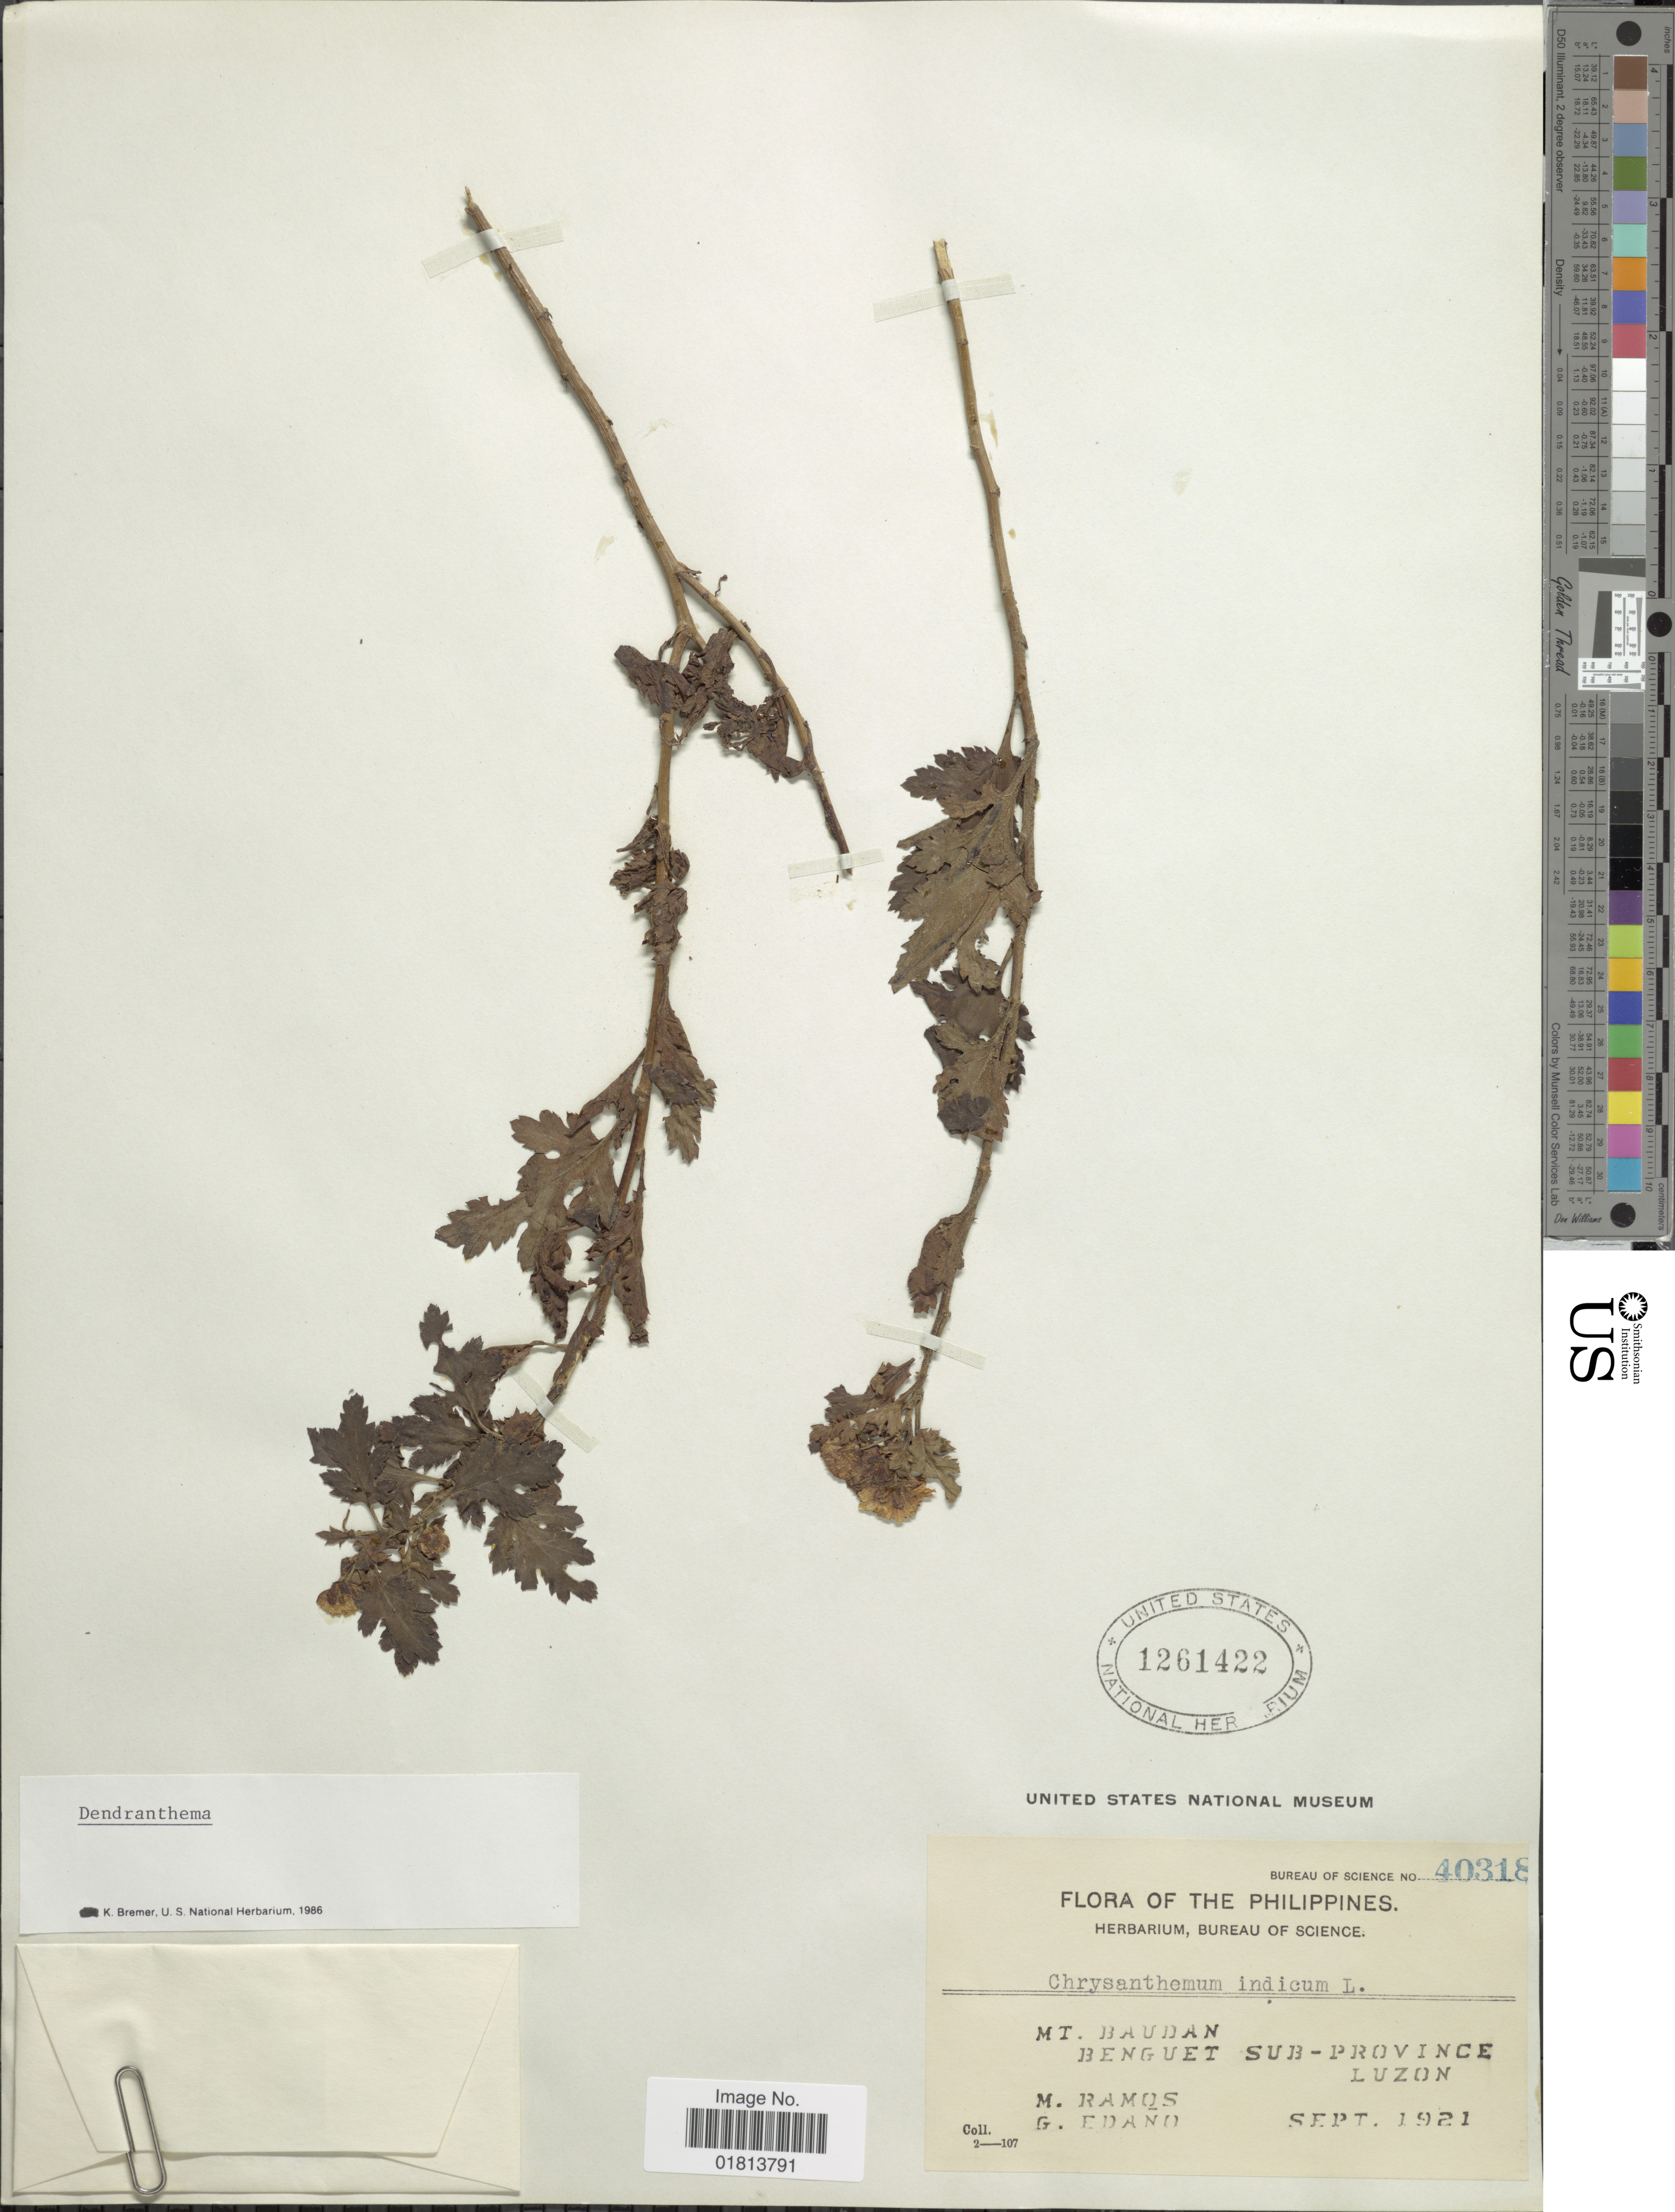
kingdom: Plantae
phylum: Tracheophyta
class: Magnoliopsida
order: Asterales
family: Asteraceae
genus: Dendranthema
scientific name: Dendranthema indicum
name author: (L.) Des Moul.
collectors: M. Ramos & G. Edaño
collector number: Bureau of Science 40318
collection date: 1921-09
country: Philippines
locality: Mt. Baudan, benguet Sub-Province, Luzon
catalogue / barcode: US 1261422